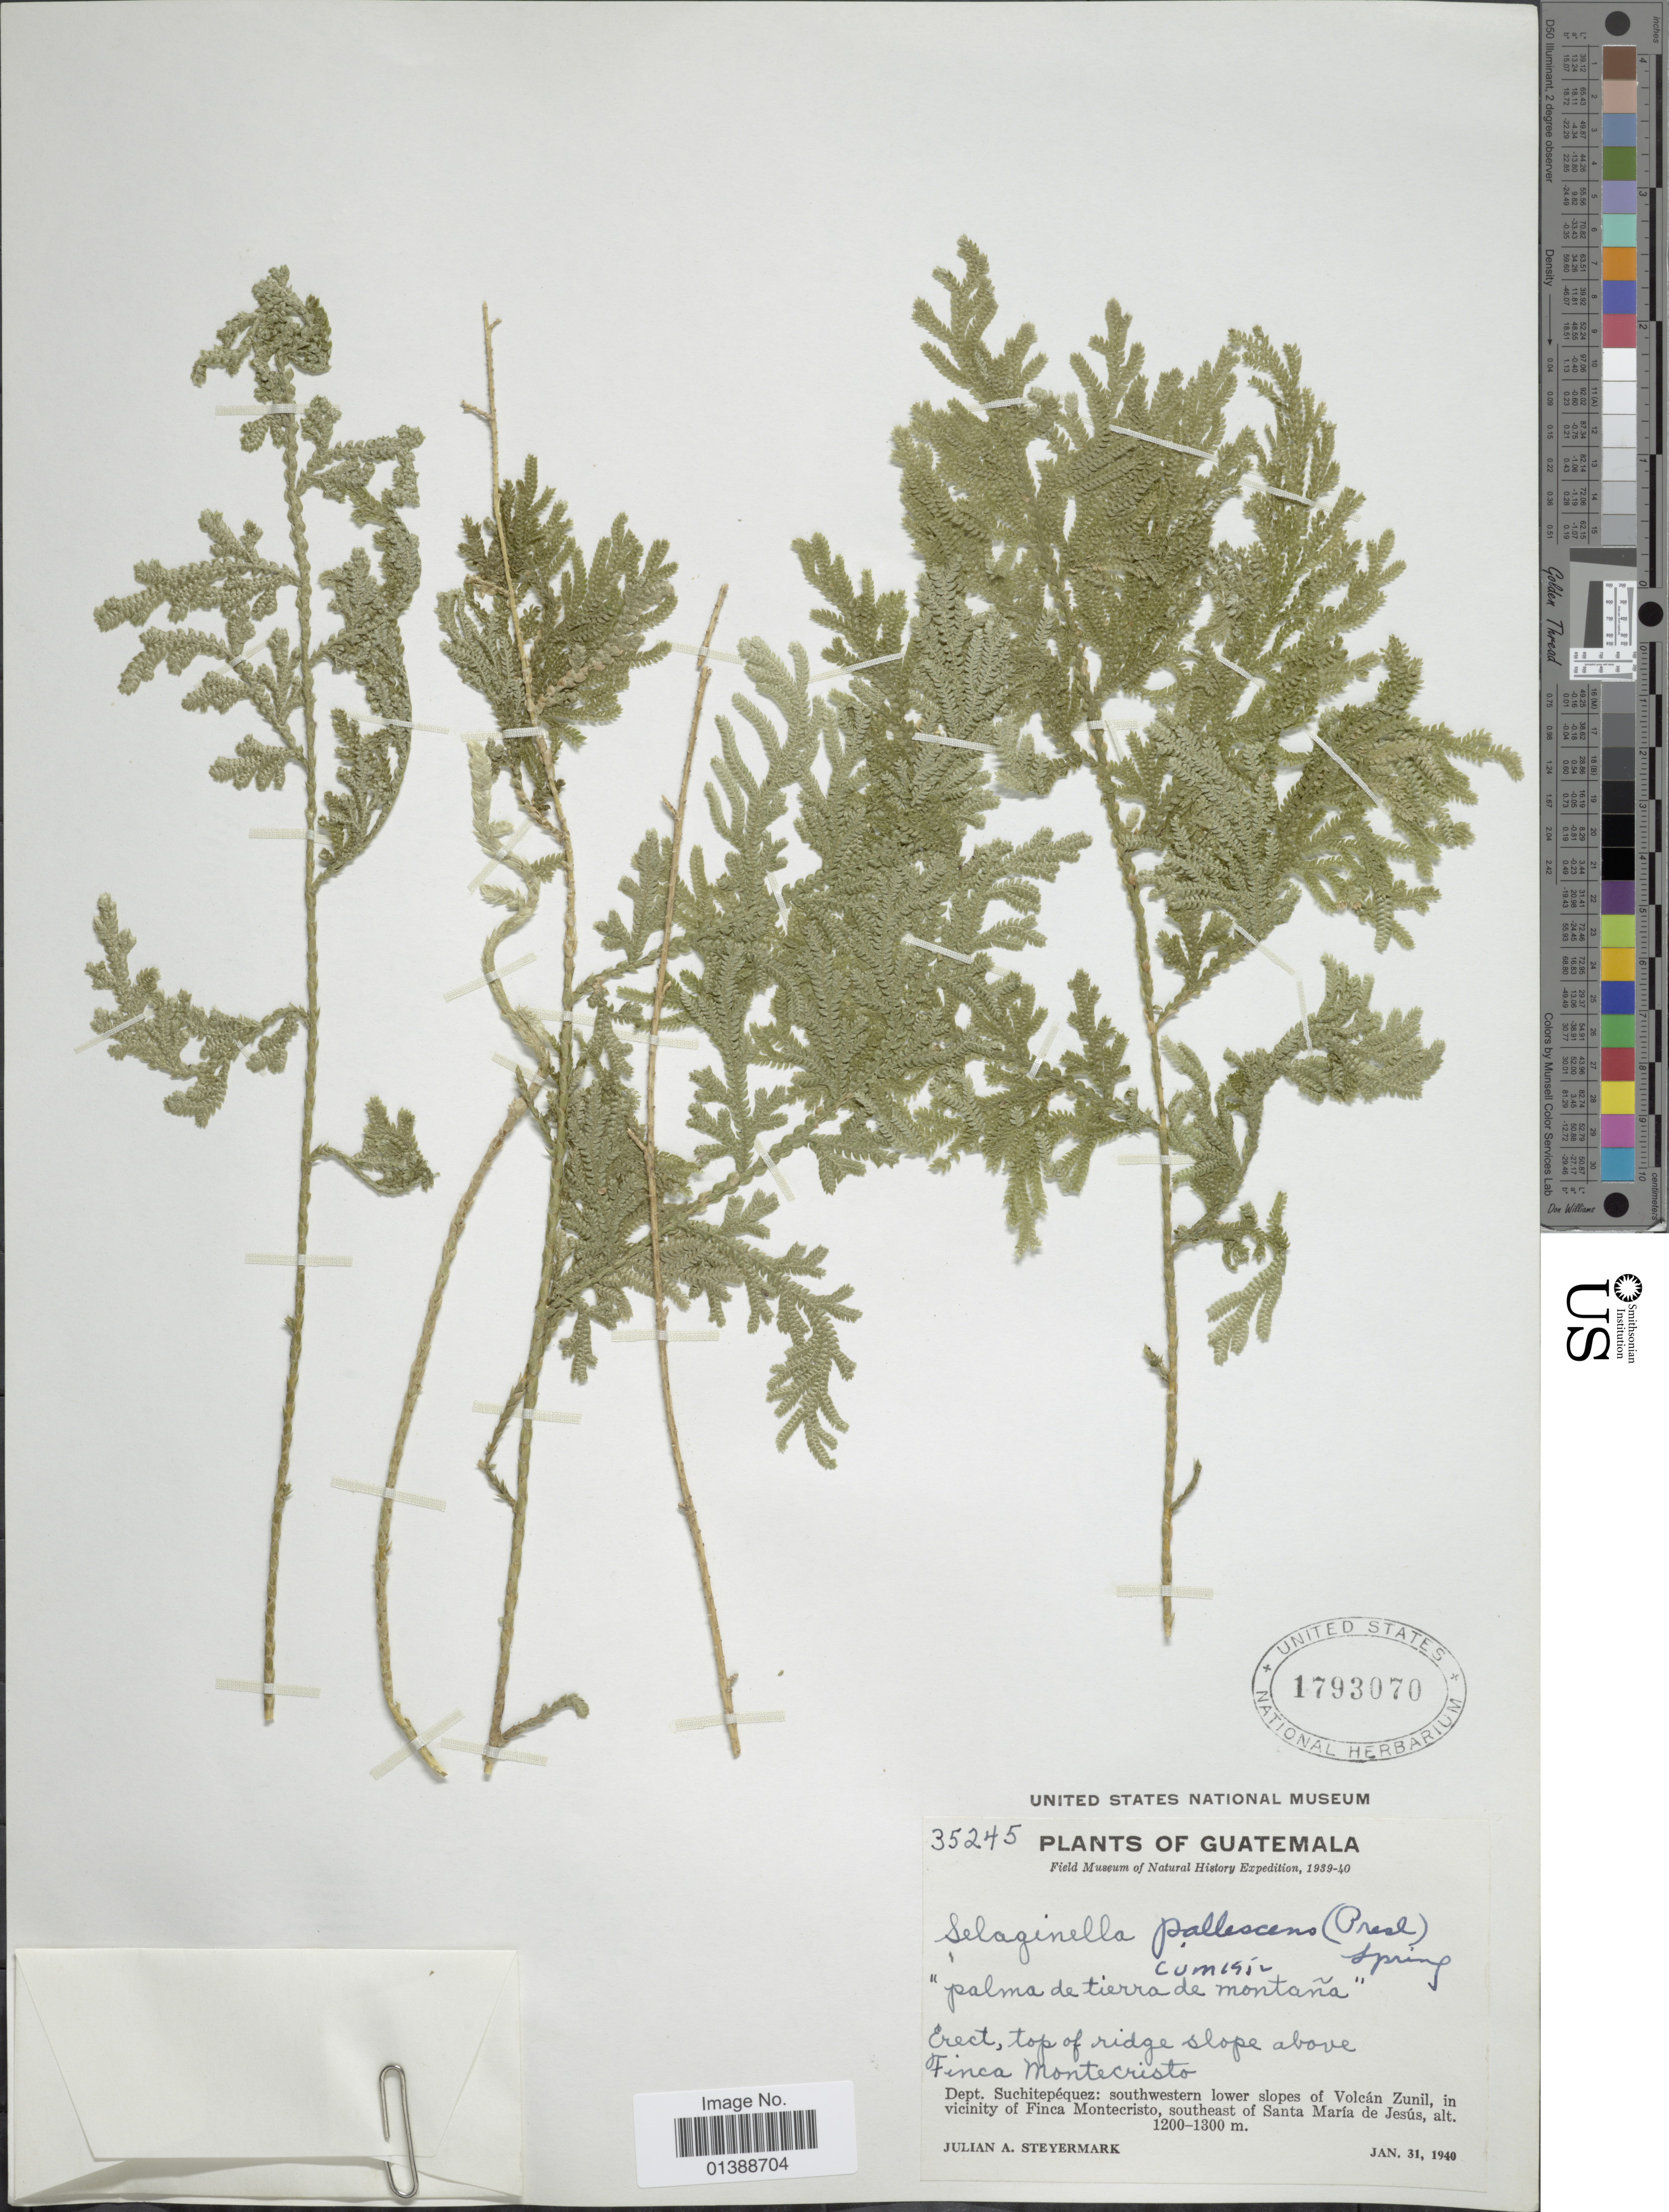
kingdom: Plantae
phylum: Tracheophyta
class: Lycopodiopsida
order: Selaginellales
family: Selaginellaceae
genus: Selaginella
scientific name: Selaginella pallescens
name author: (C. Presl) Spring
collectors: J. Steyermark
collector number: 35245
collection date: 1940-01-31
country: Guatemala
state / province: Suchitepéquez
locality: Southwestern lower slopes of Volcán Zunil, in vicinity of Finca Montecristo, msoutheast of Santa Maria de Jesús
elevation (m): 1200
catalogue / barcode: US 1793070